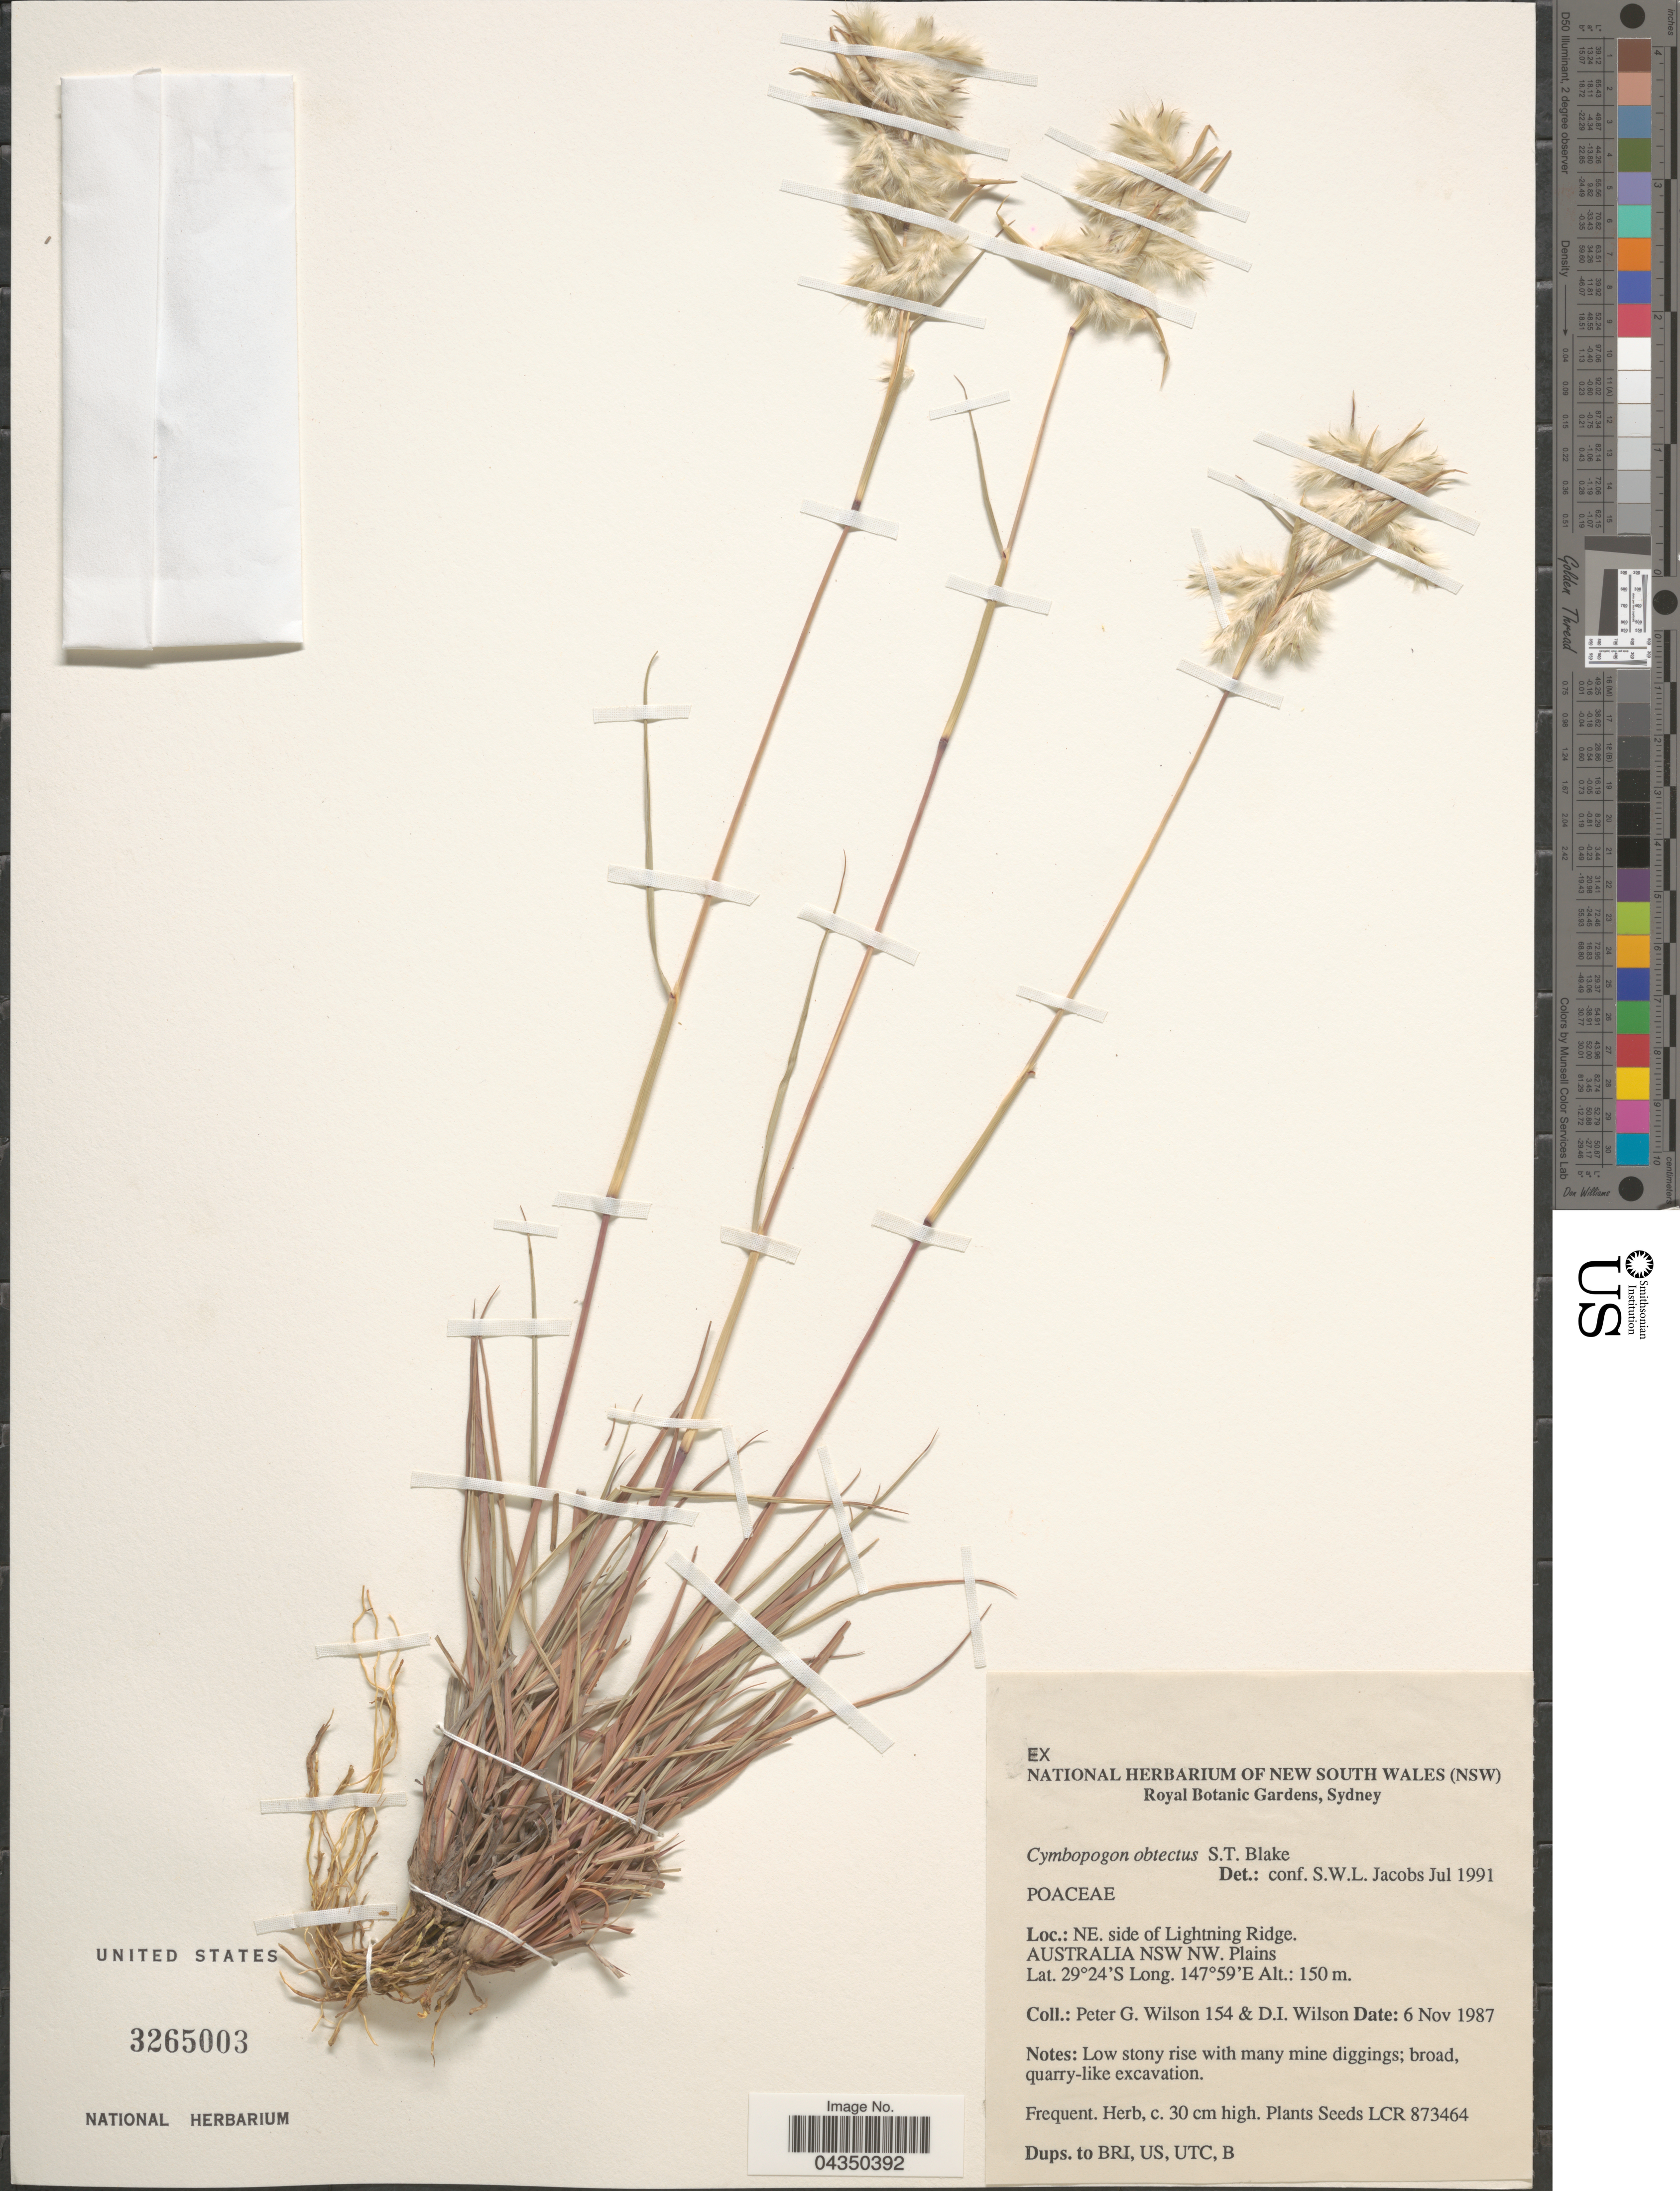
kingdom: Plantae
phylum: Tracheophyta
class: Liliopsida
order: Poales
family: Poaceae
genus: Cymbopogon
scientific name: Cymbopogon obtectus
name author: S.T. Blake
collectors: Peter G. Wilson & D. Wilson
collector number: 154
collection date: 1987-11-06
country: Australia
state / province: New South Wales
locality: NE. side of Lightning Ridge. NW. Plains.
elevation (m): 150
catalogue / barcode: US 3265003